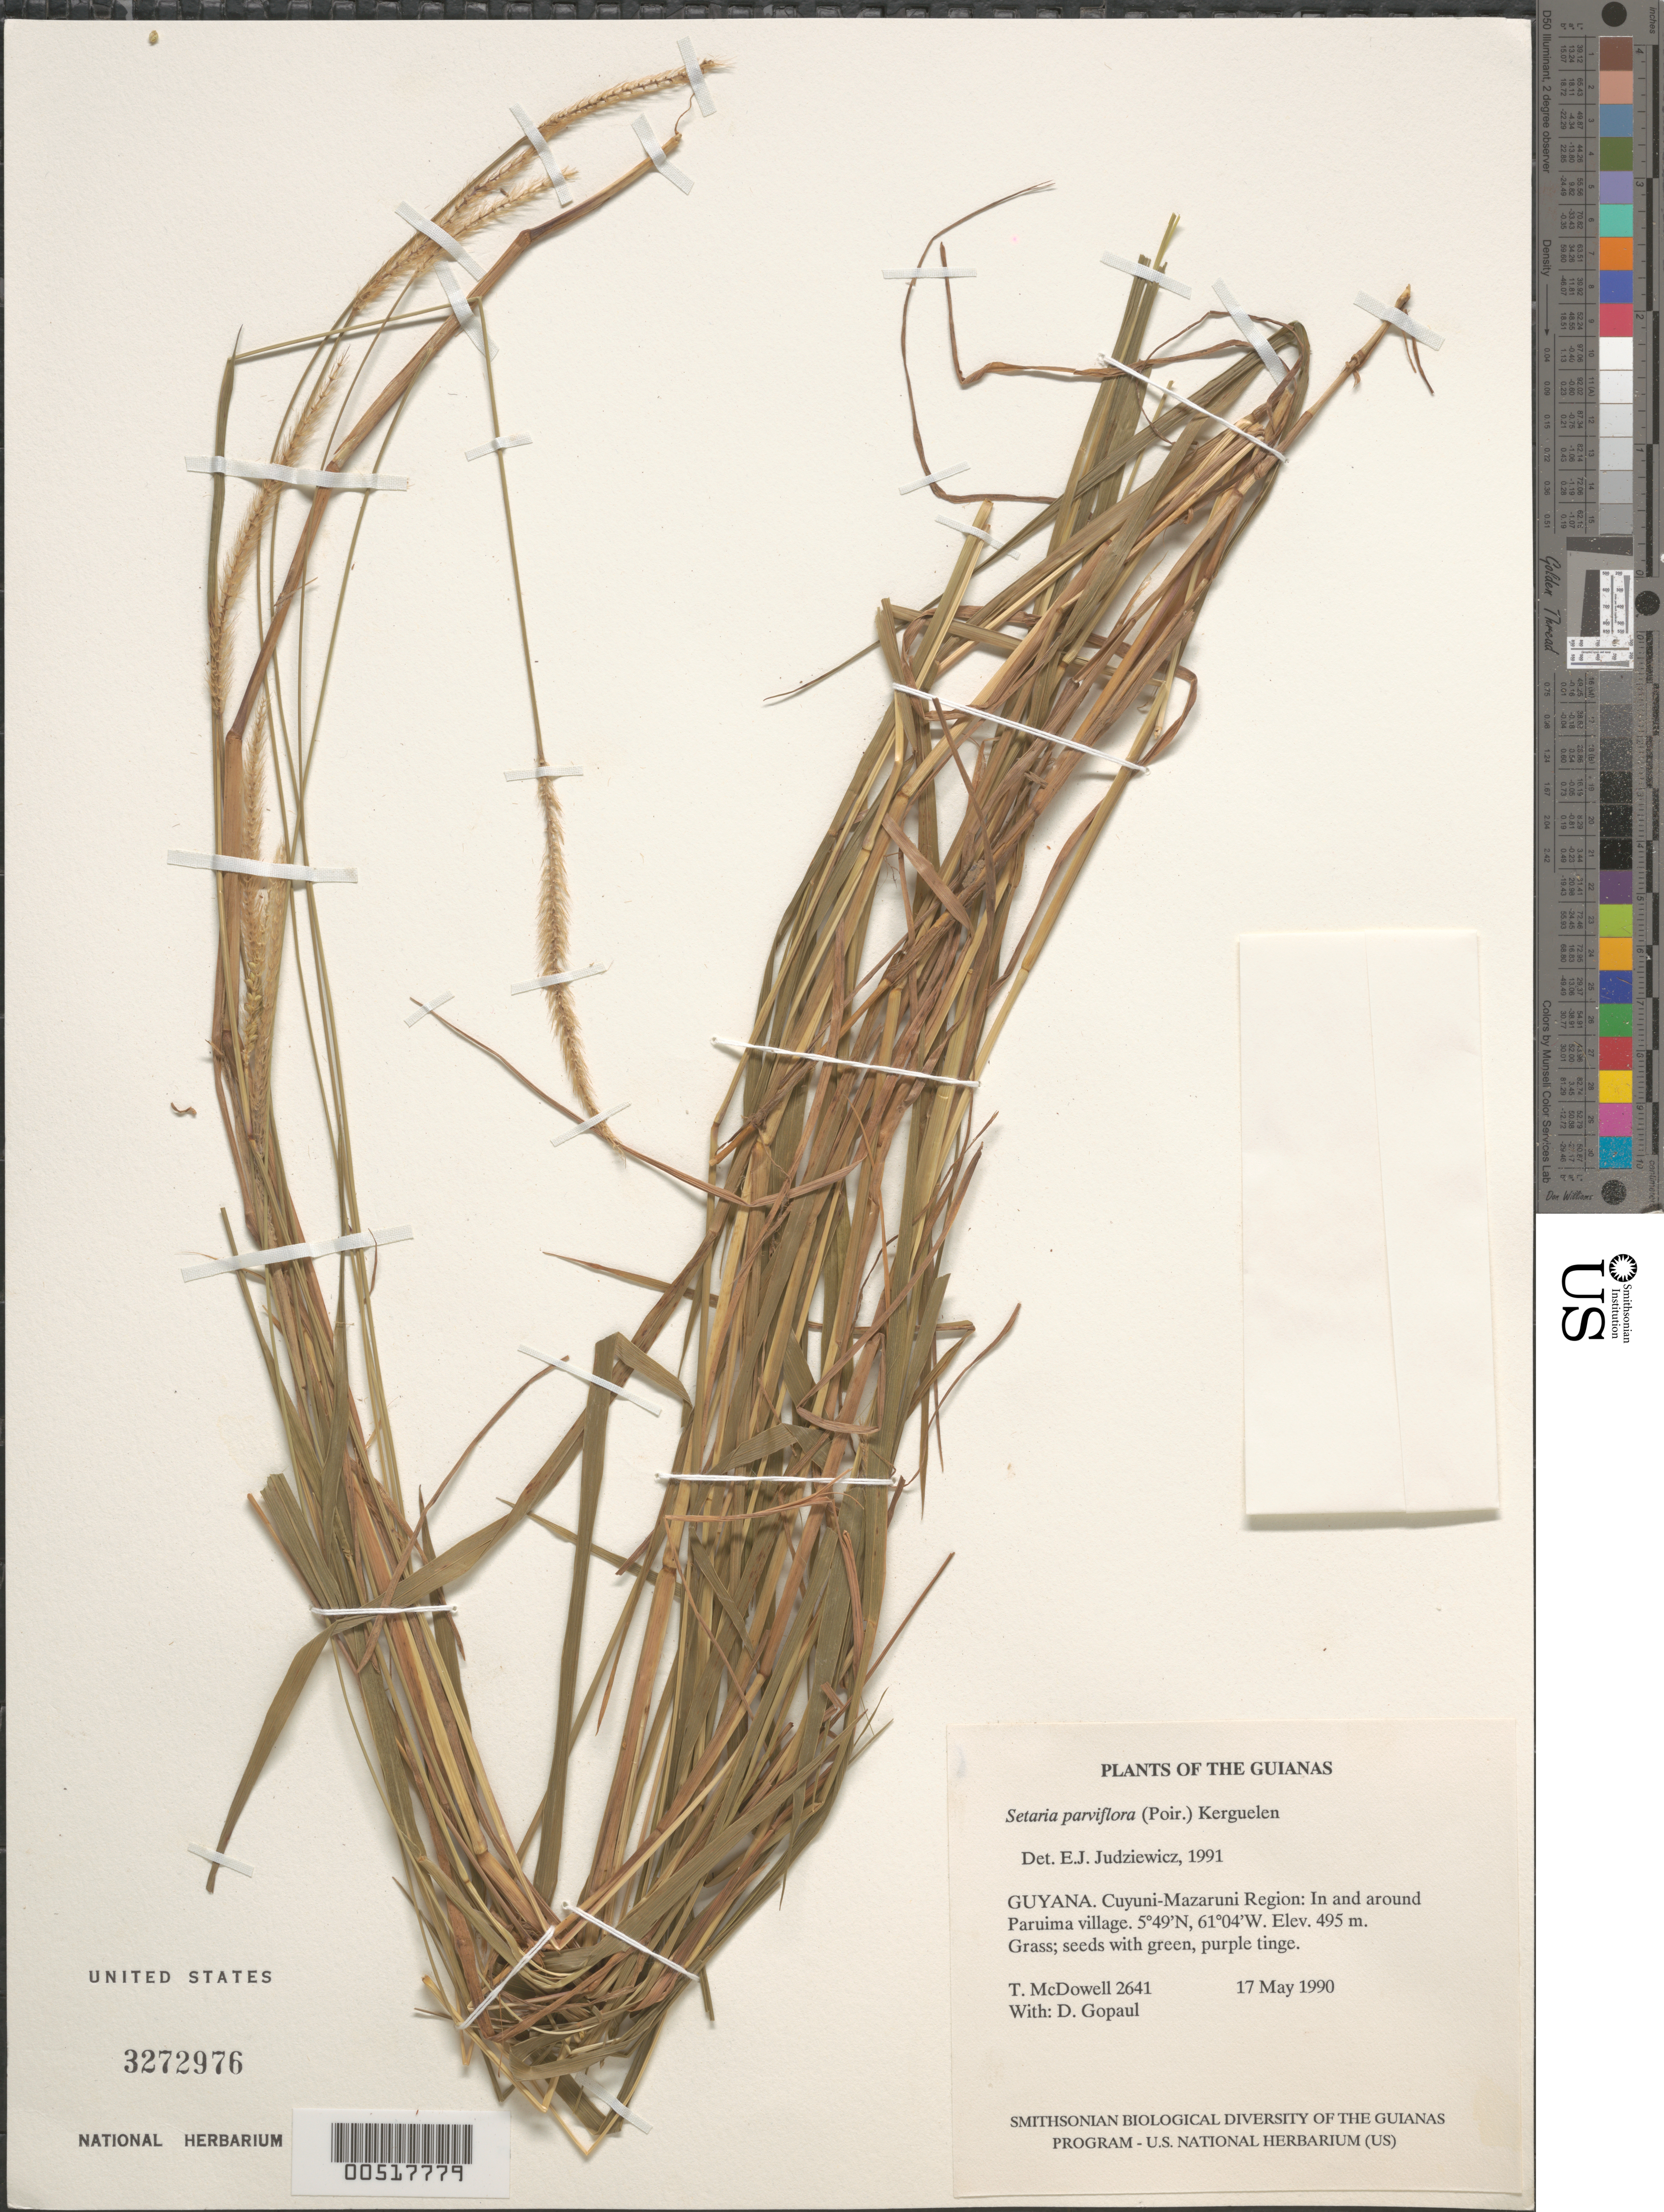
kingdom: Plantae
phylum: Tracheophyta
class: Liliopsida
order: Poales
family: Poaceae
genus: Setaria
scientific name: Setaria parviflora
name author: (Poir.) Kerguélen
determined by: Judziewicz, E. J.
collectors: T. McDowell & D. Gopaul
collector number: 2641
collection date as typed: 18 May 1990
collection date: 1990-05-18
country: Guyana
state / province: Cuyuni-Mazaruni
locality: In and around Paruima village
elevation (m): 495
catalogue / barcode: US 3272976